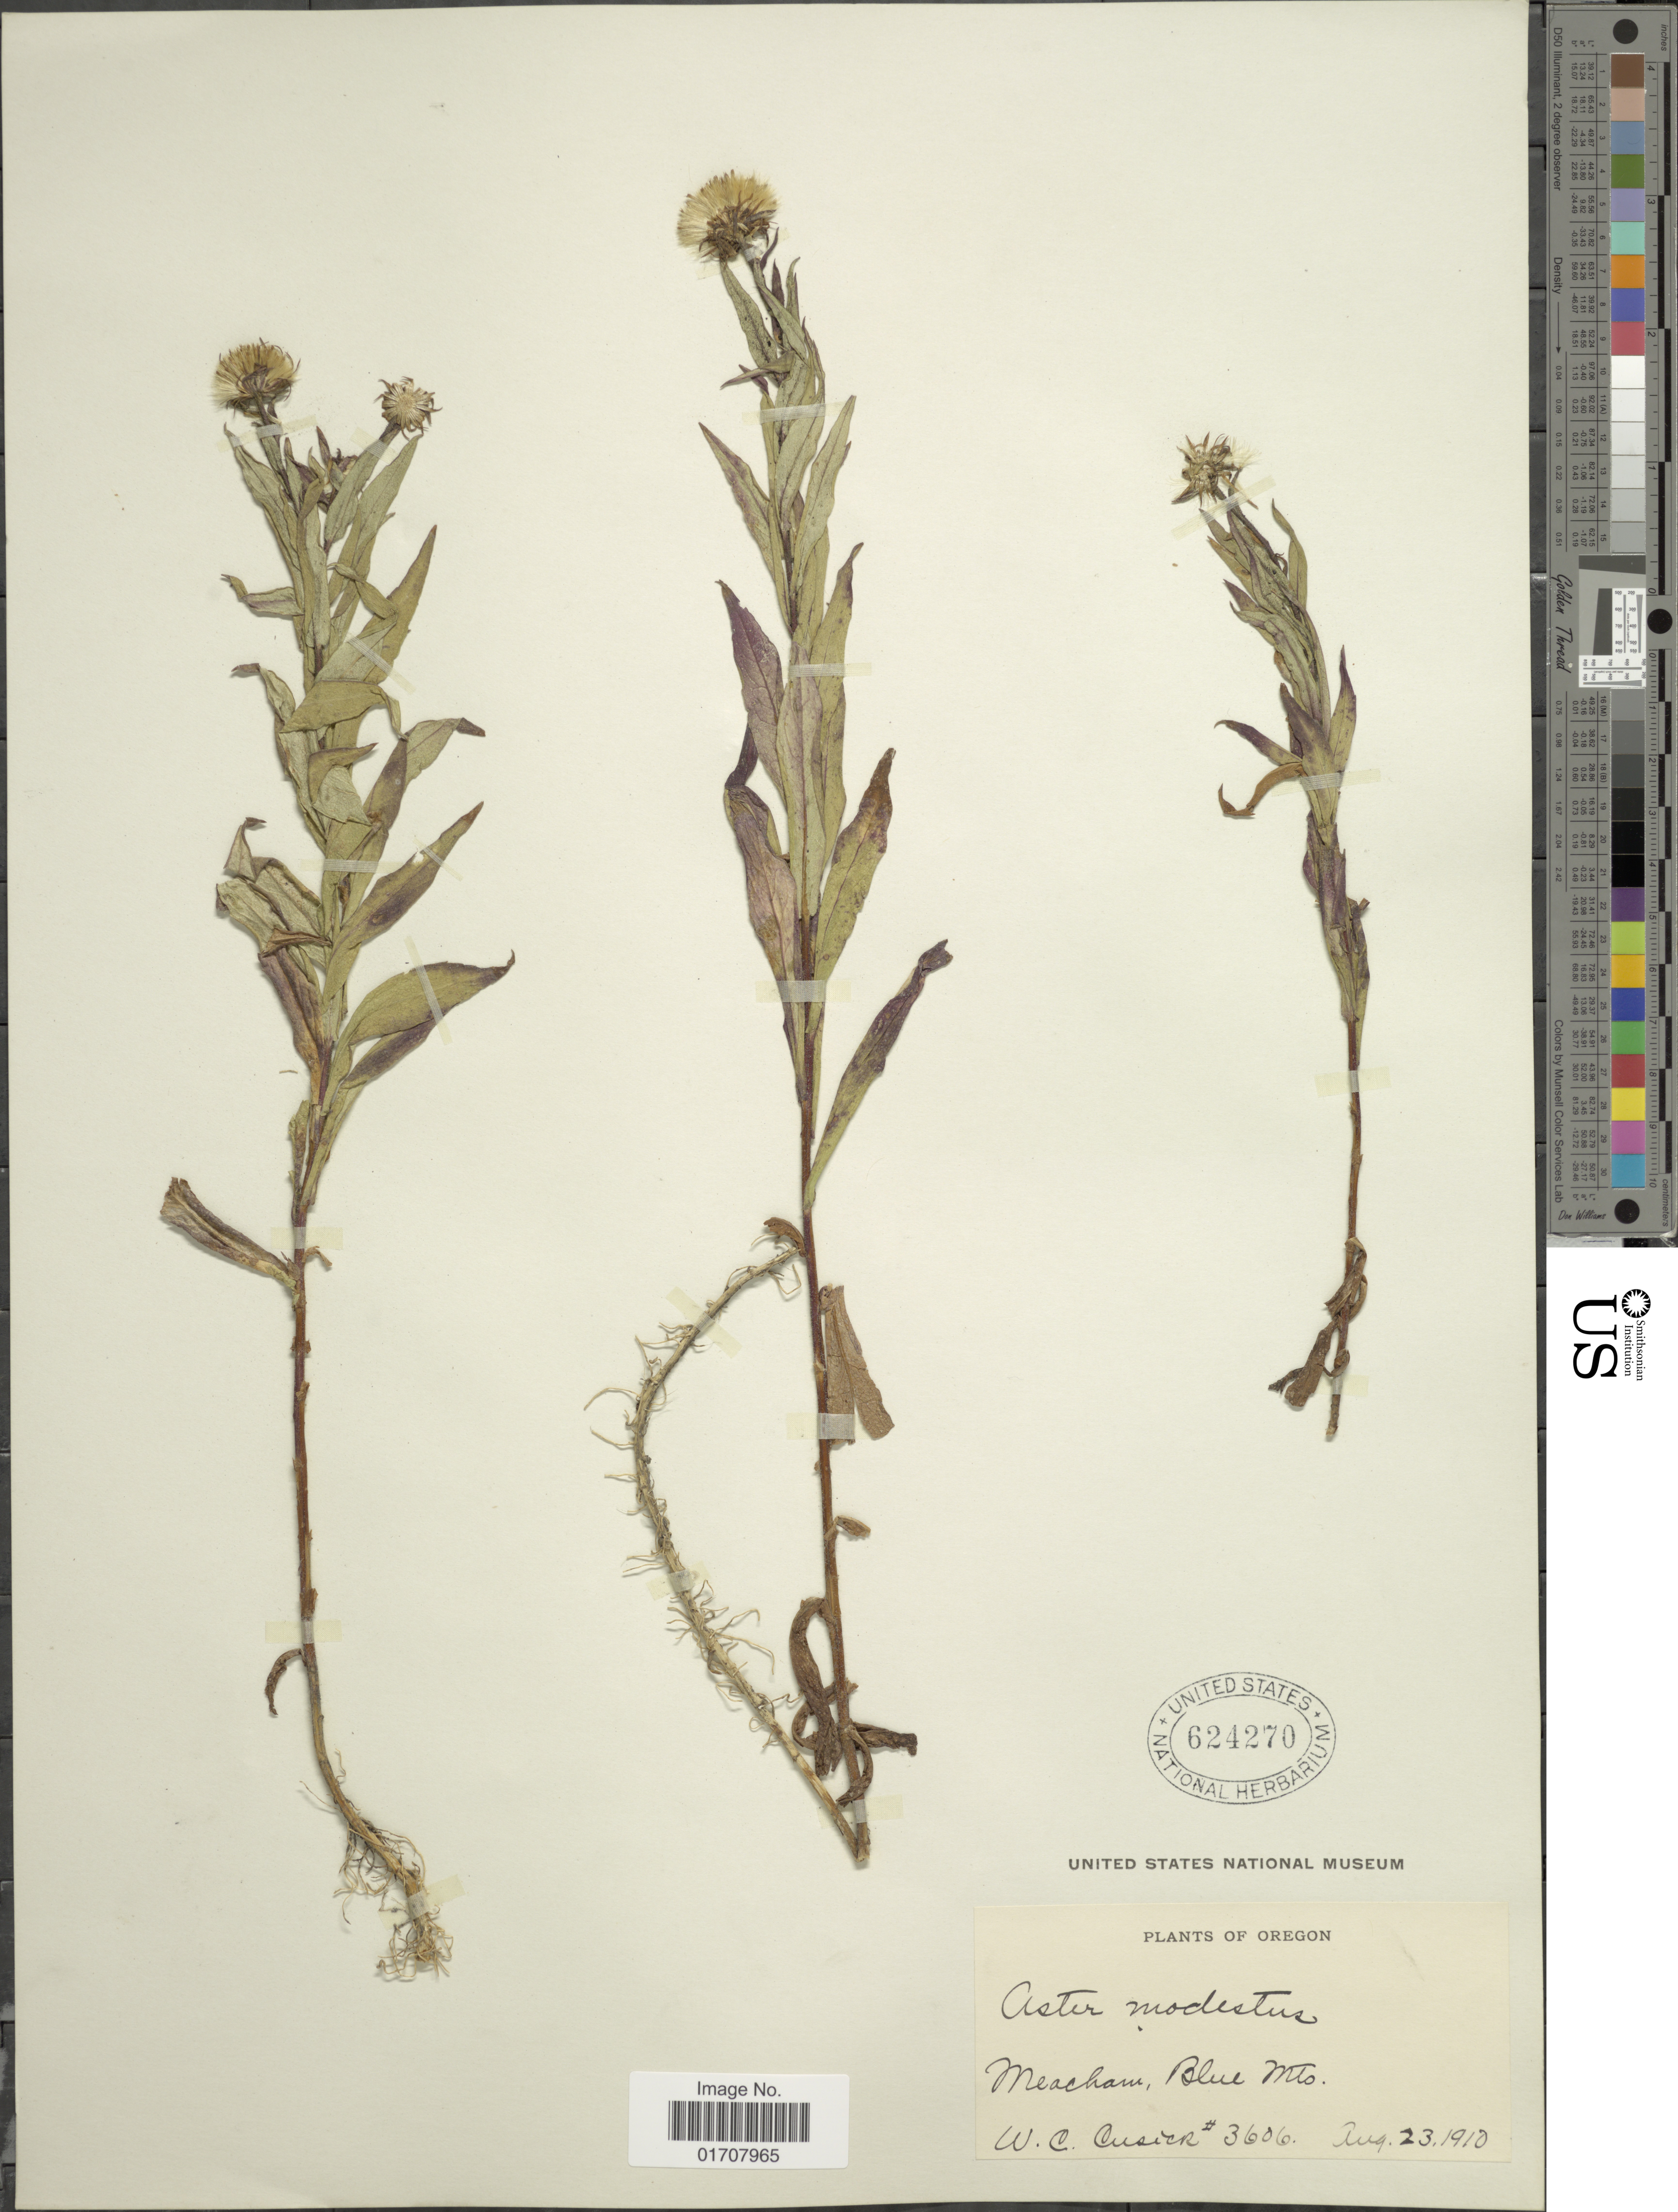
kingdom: Plantae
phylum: Tracheophyta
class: Magnoliopsida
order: Asterales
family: Asteraceae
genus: Canadanthus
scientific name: Canadanthus modestus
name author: (Lindl.) G.L. Nesom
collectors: W. C. Cusick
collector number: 3606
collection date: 1910-08-23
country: United States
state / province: Oregon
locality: Meachaw, Blue Mts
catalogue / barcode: US 624270